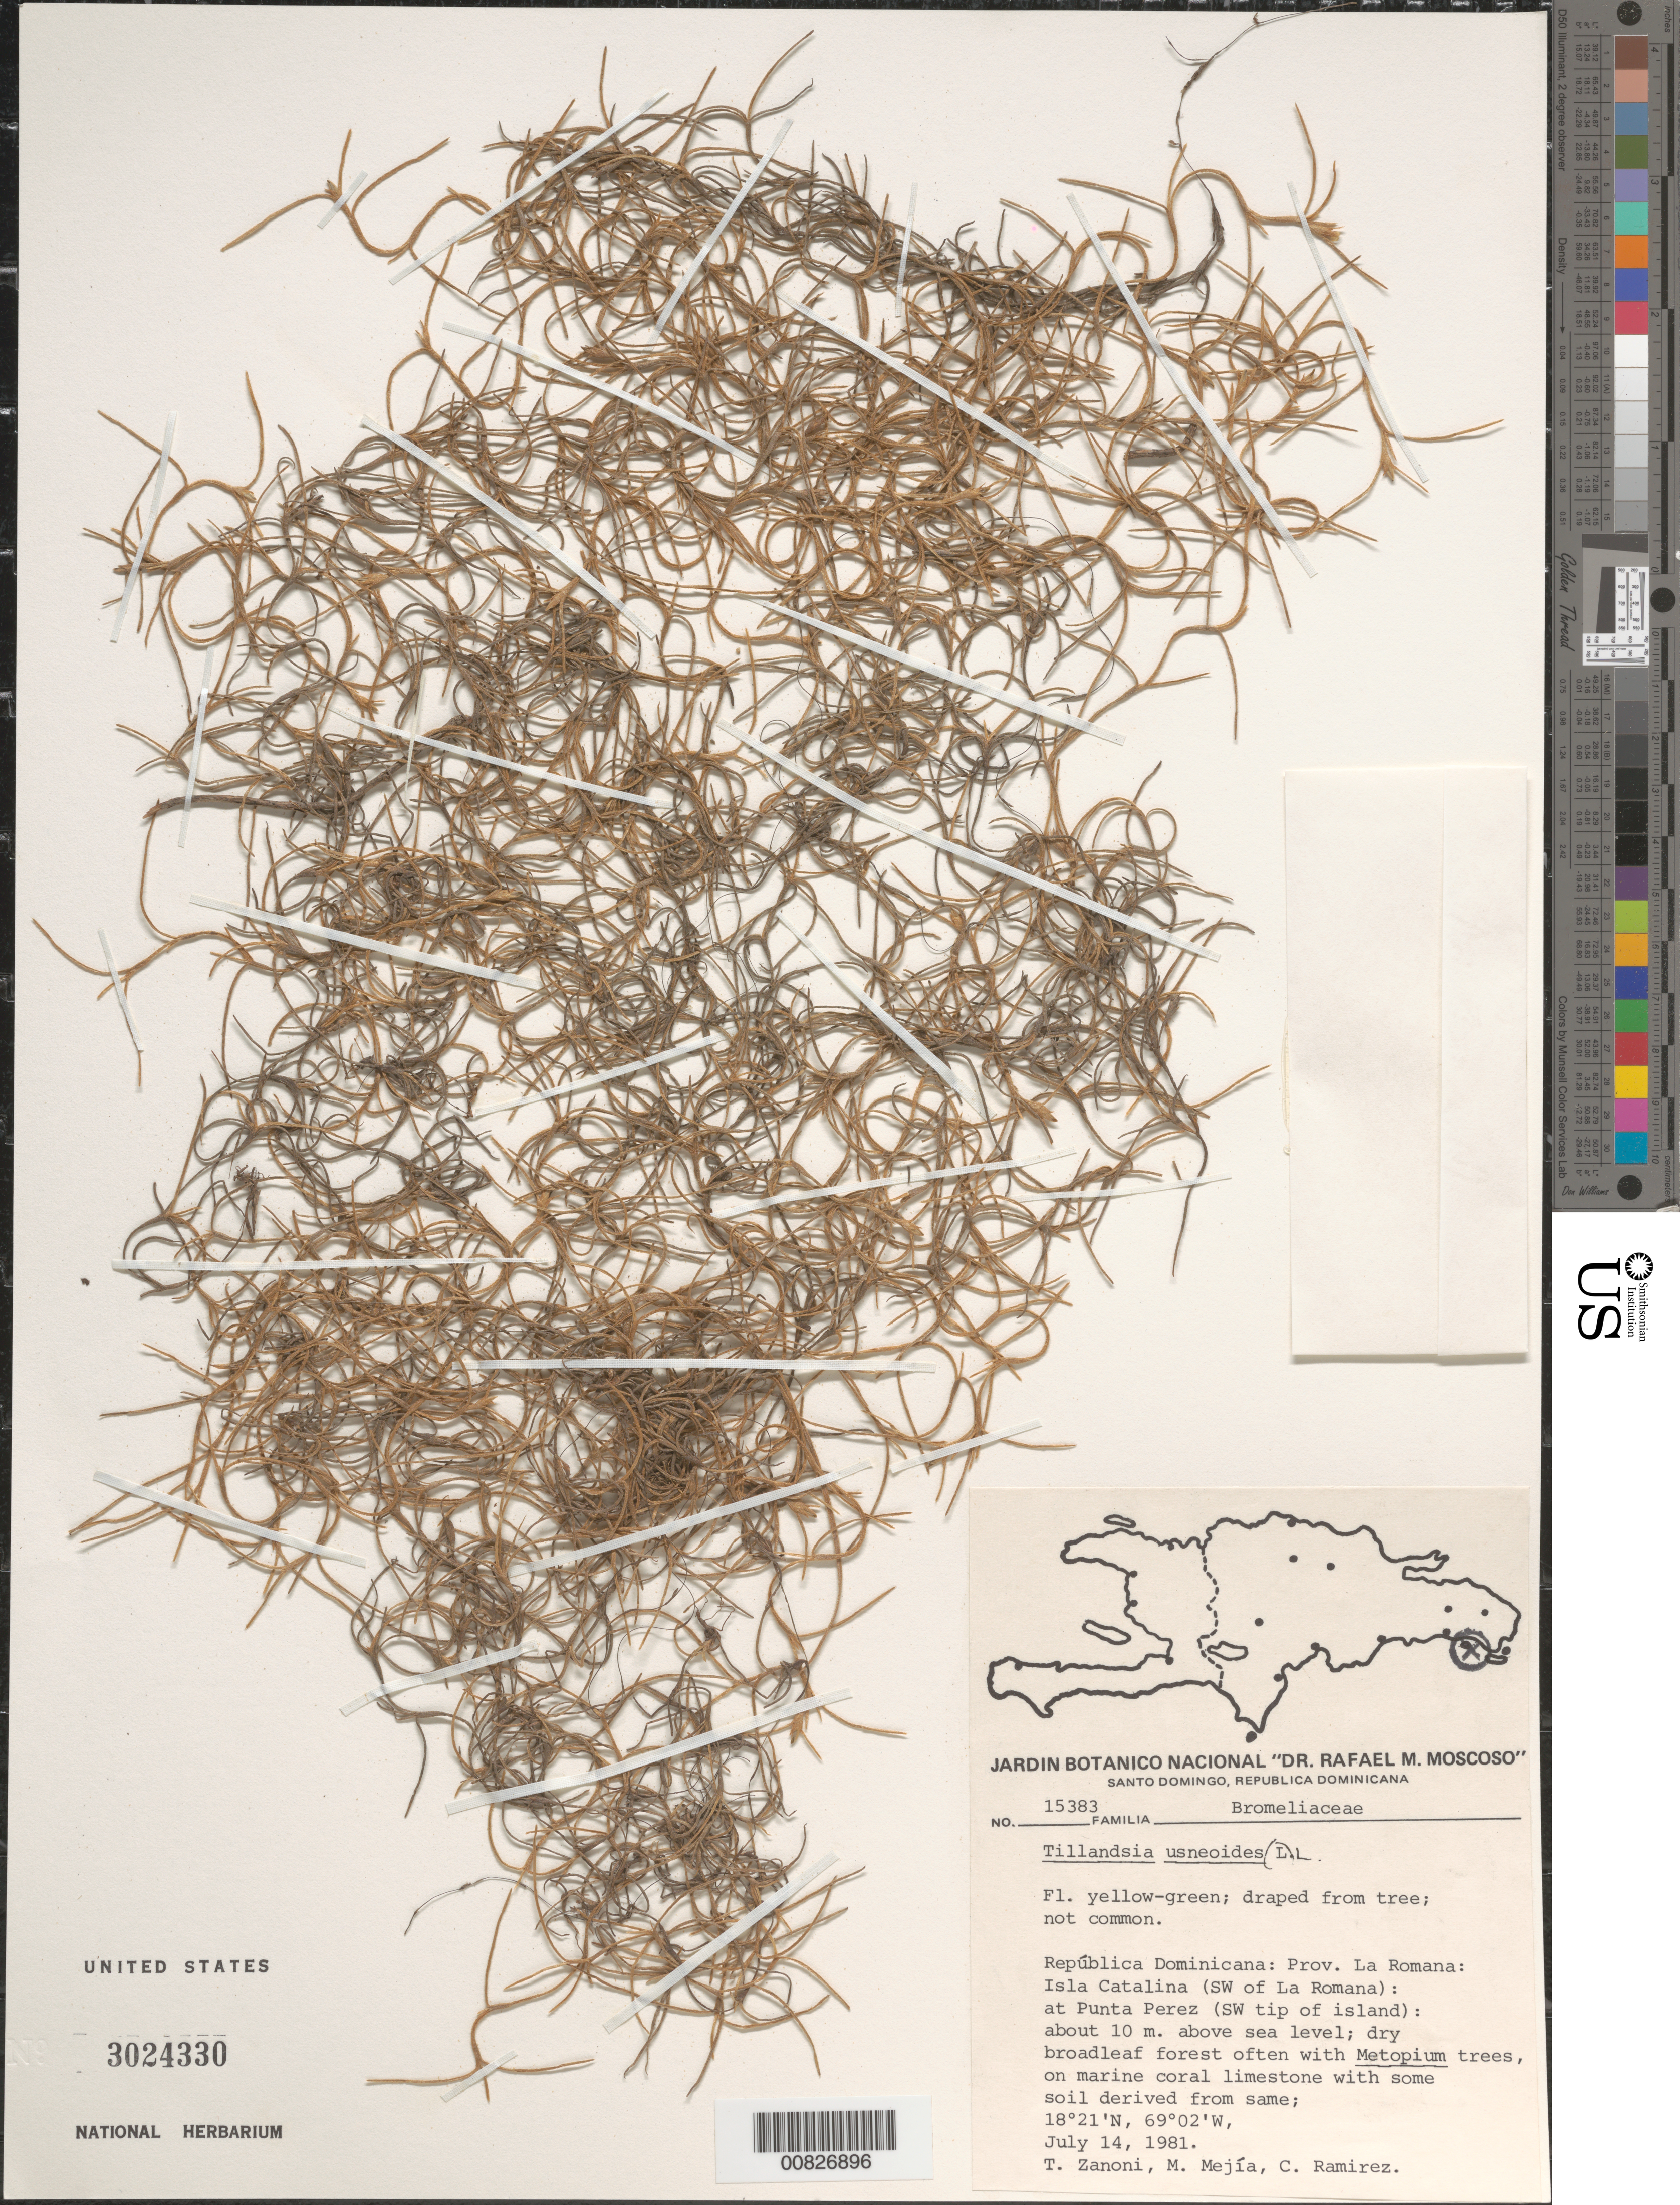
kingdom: Plantae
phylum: Tracheophyta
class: Liliopsida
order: Poales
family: Bromeliaceae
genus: Tillandsia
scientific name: Tillandsia usneoides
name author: (L.) L.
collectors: T. A. Zanoni, M. Mejia & C. Ramirez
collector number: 15383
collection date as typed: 14 Jul 1981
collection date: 1981-07-14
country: Dominican Republic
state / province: La Romana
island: Catalina I.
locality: Isla Catalina (SW of La Romana): at Punta Perez (SW tip of island).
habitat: Draped from tree. Dry broadleaf forest often with Metopium trees, on marine coral limestone with some soil derived from same.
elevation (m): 10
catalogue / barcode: US 3024330